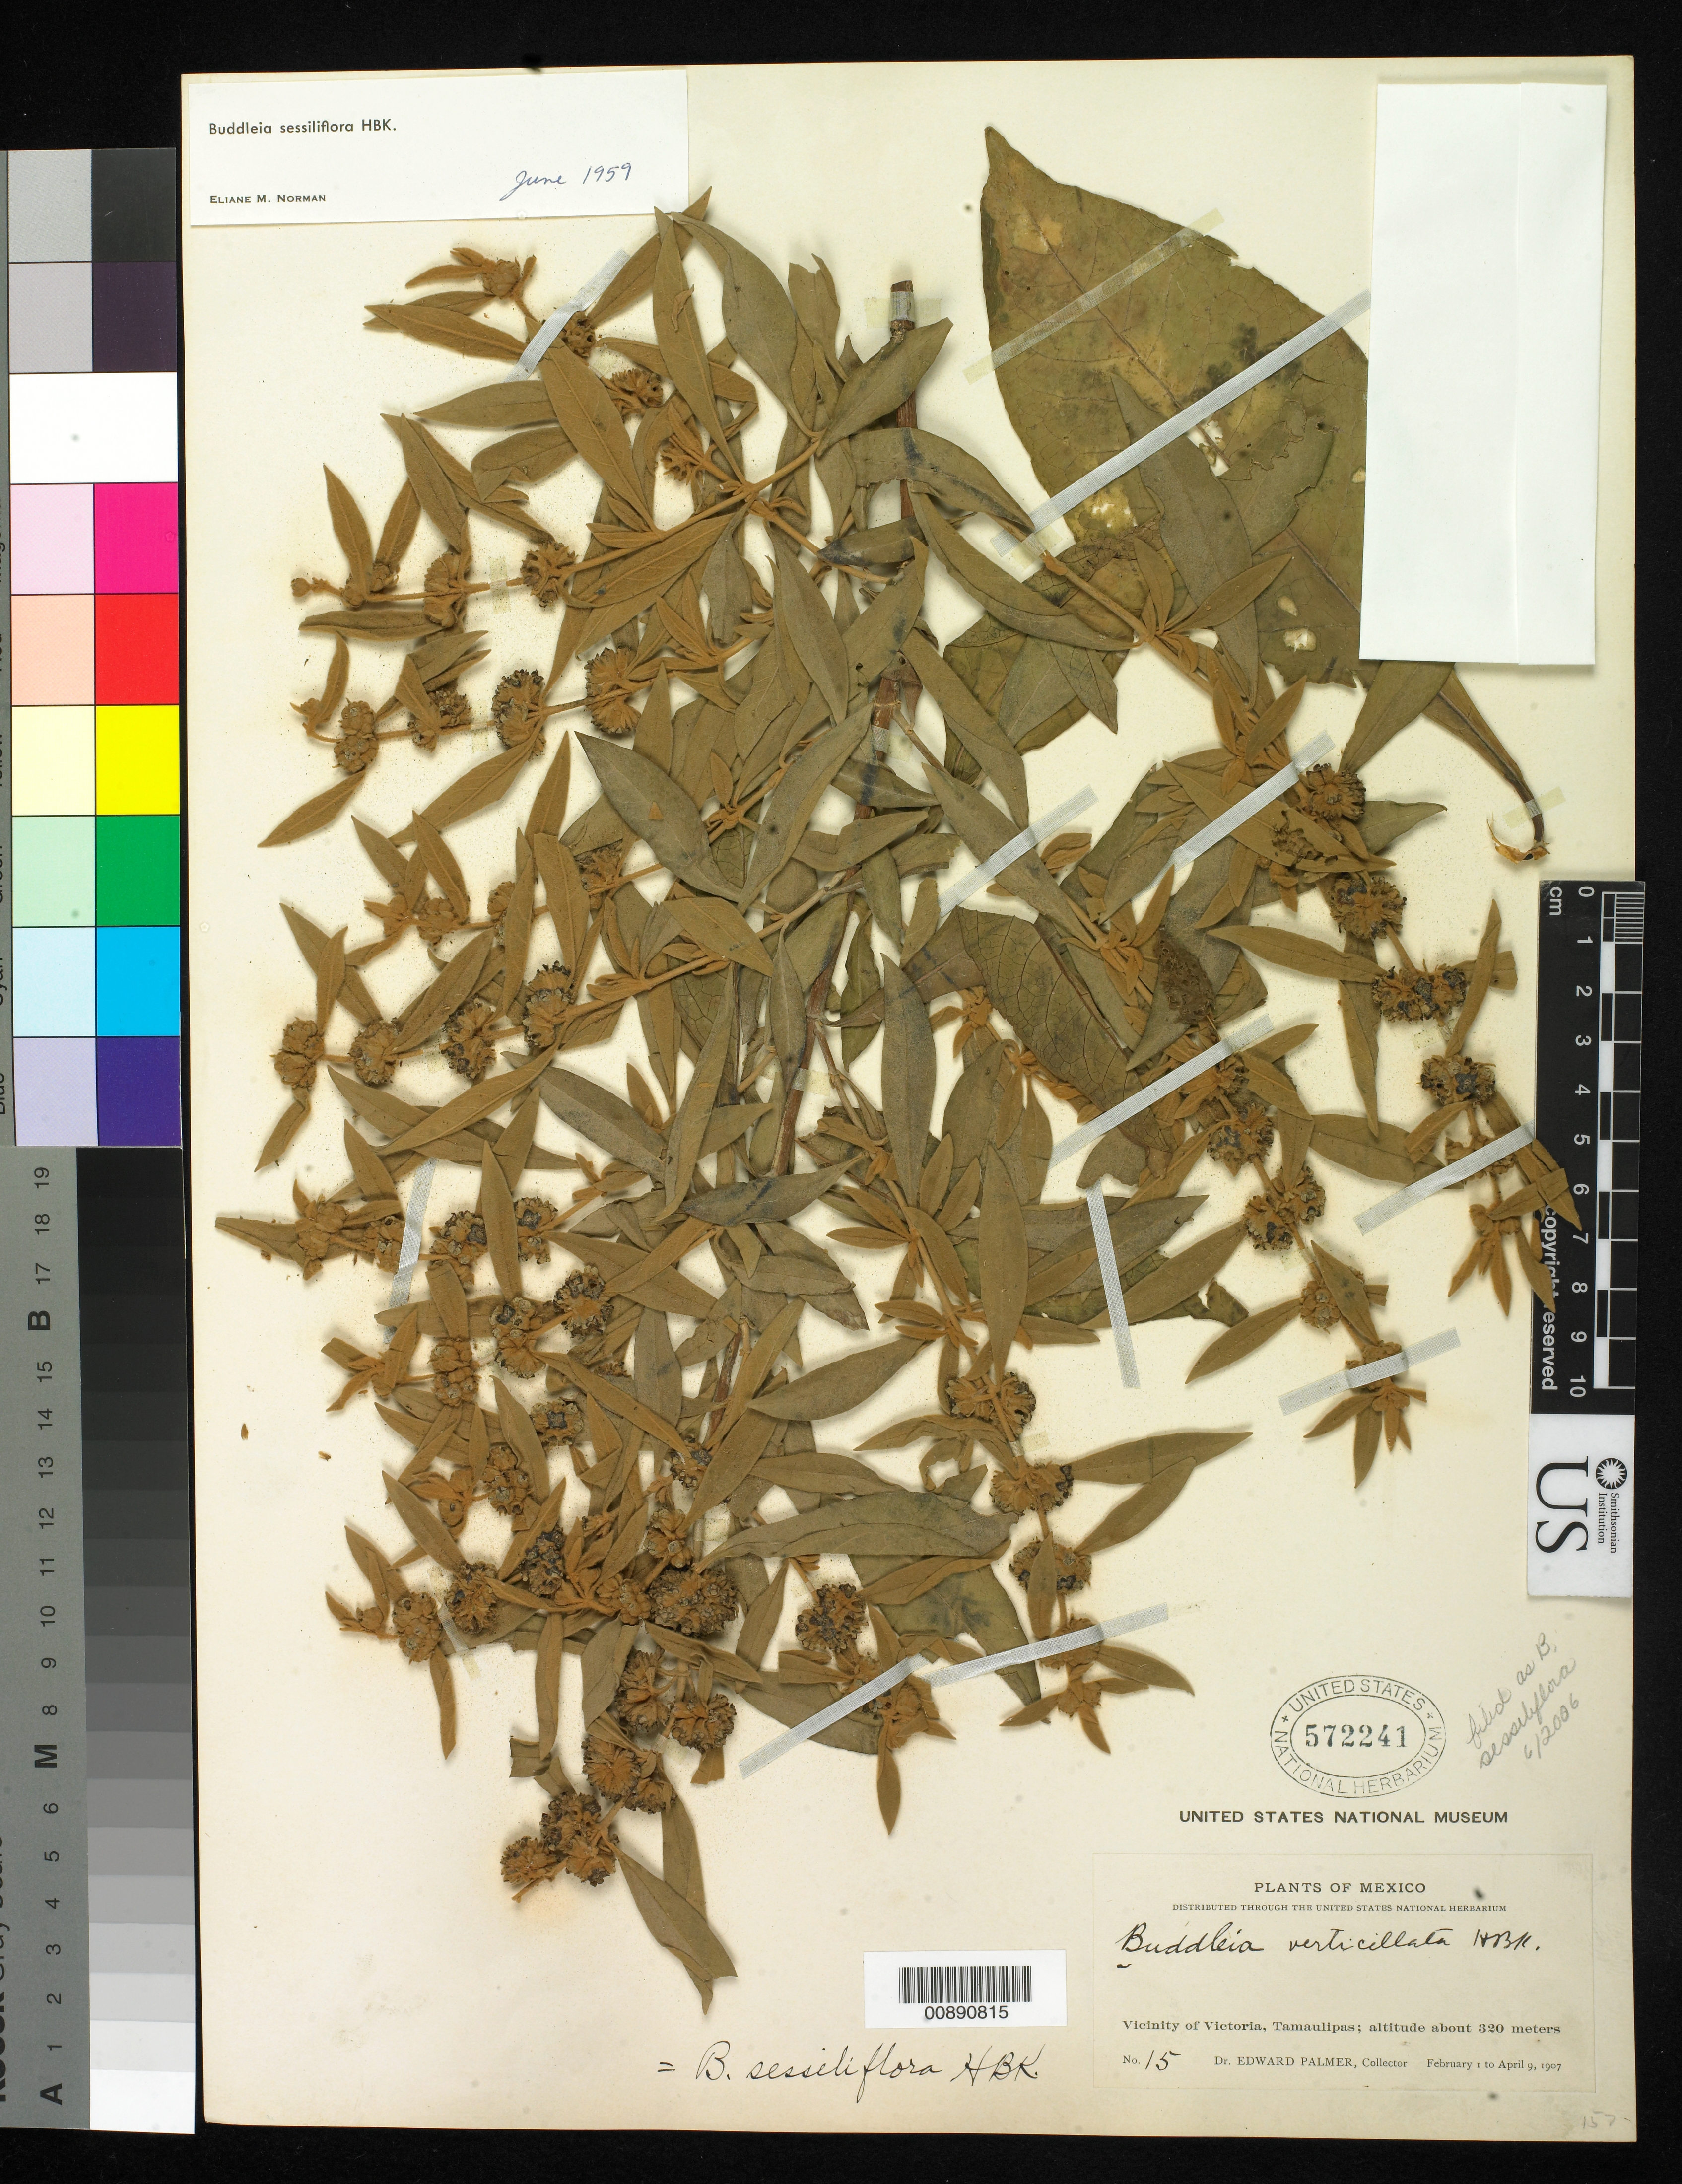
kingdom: Plantae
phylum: Tracheophyta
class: Magnoliopsida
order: Lamiales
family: Scrophulariaceae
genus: Buddleja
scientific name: Buddleja sessiliflora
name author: Kunth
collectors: E. Palmer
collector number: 15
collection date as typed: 01 Feb 1907 to 09 Apr 1907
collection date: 1907-02-01/1907-04-09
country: Mexico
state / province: Tamaulipas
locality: Vicinity of Victoria.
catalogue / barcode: US 572241